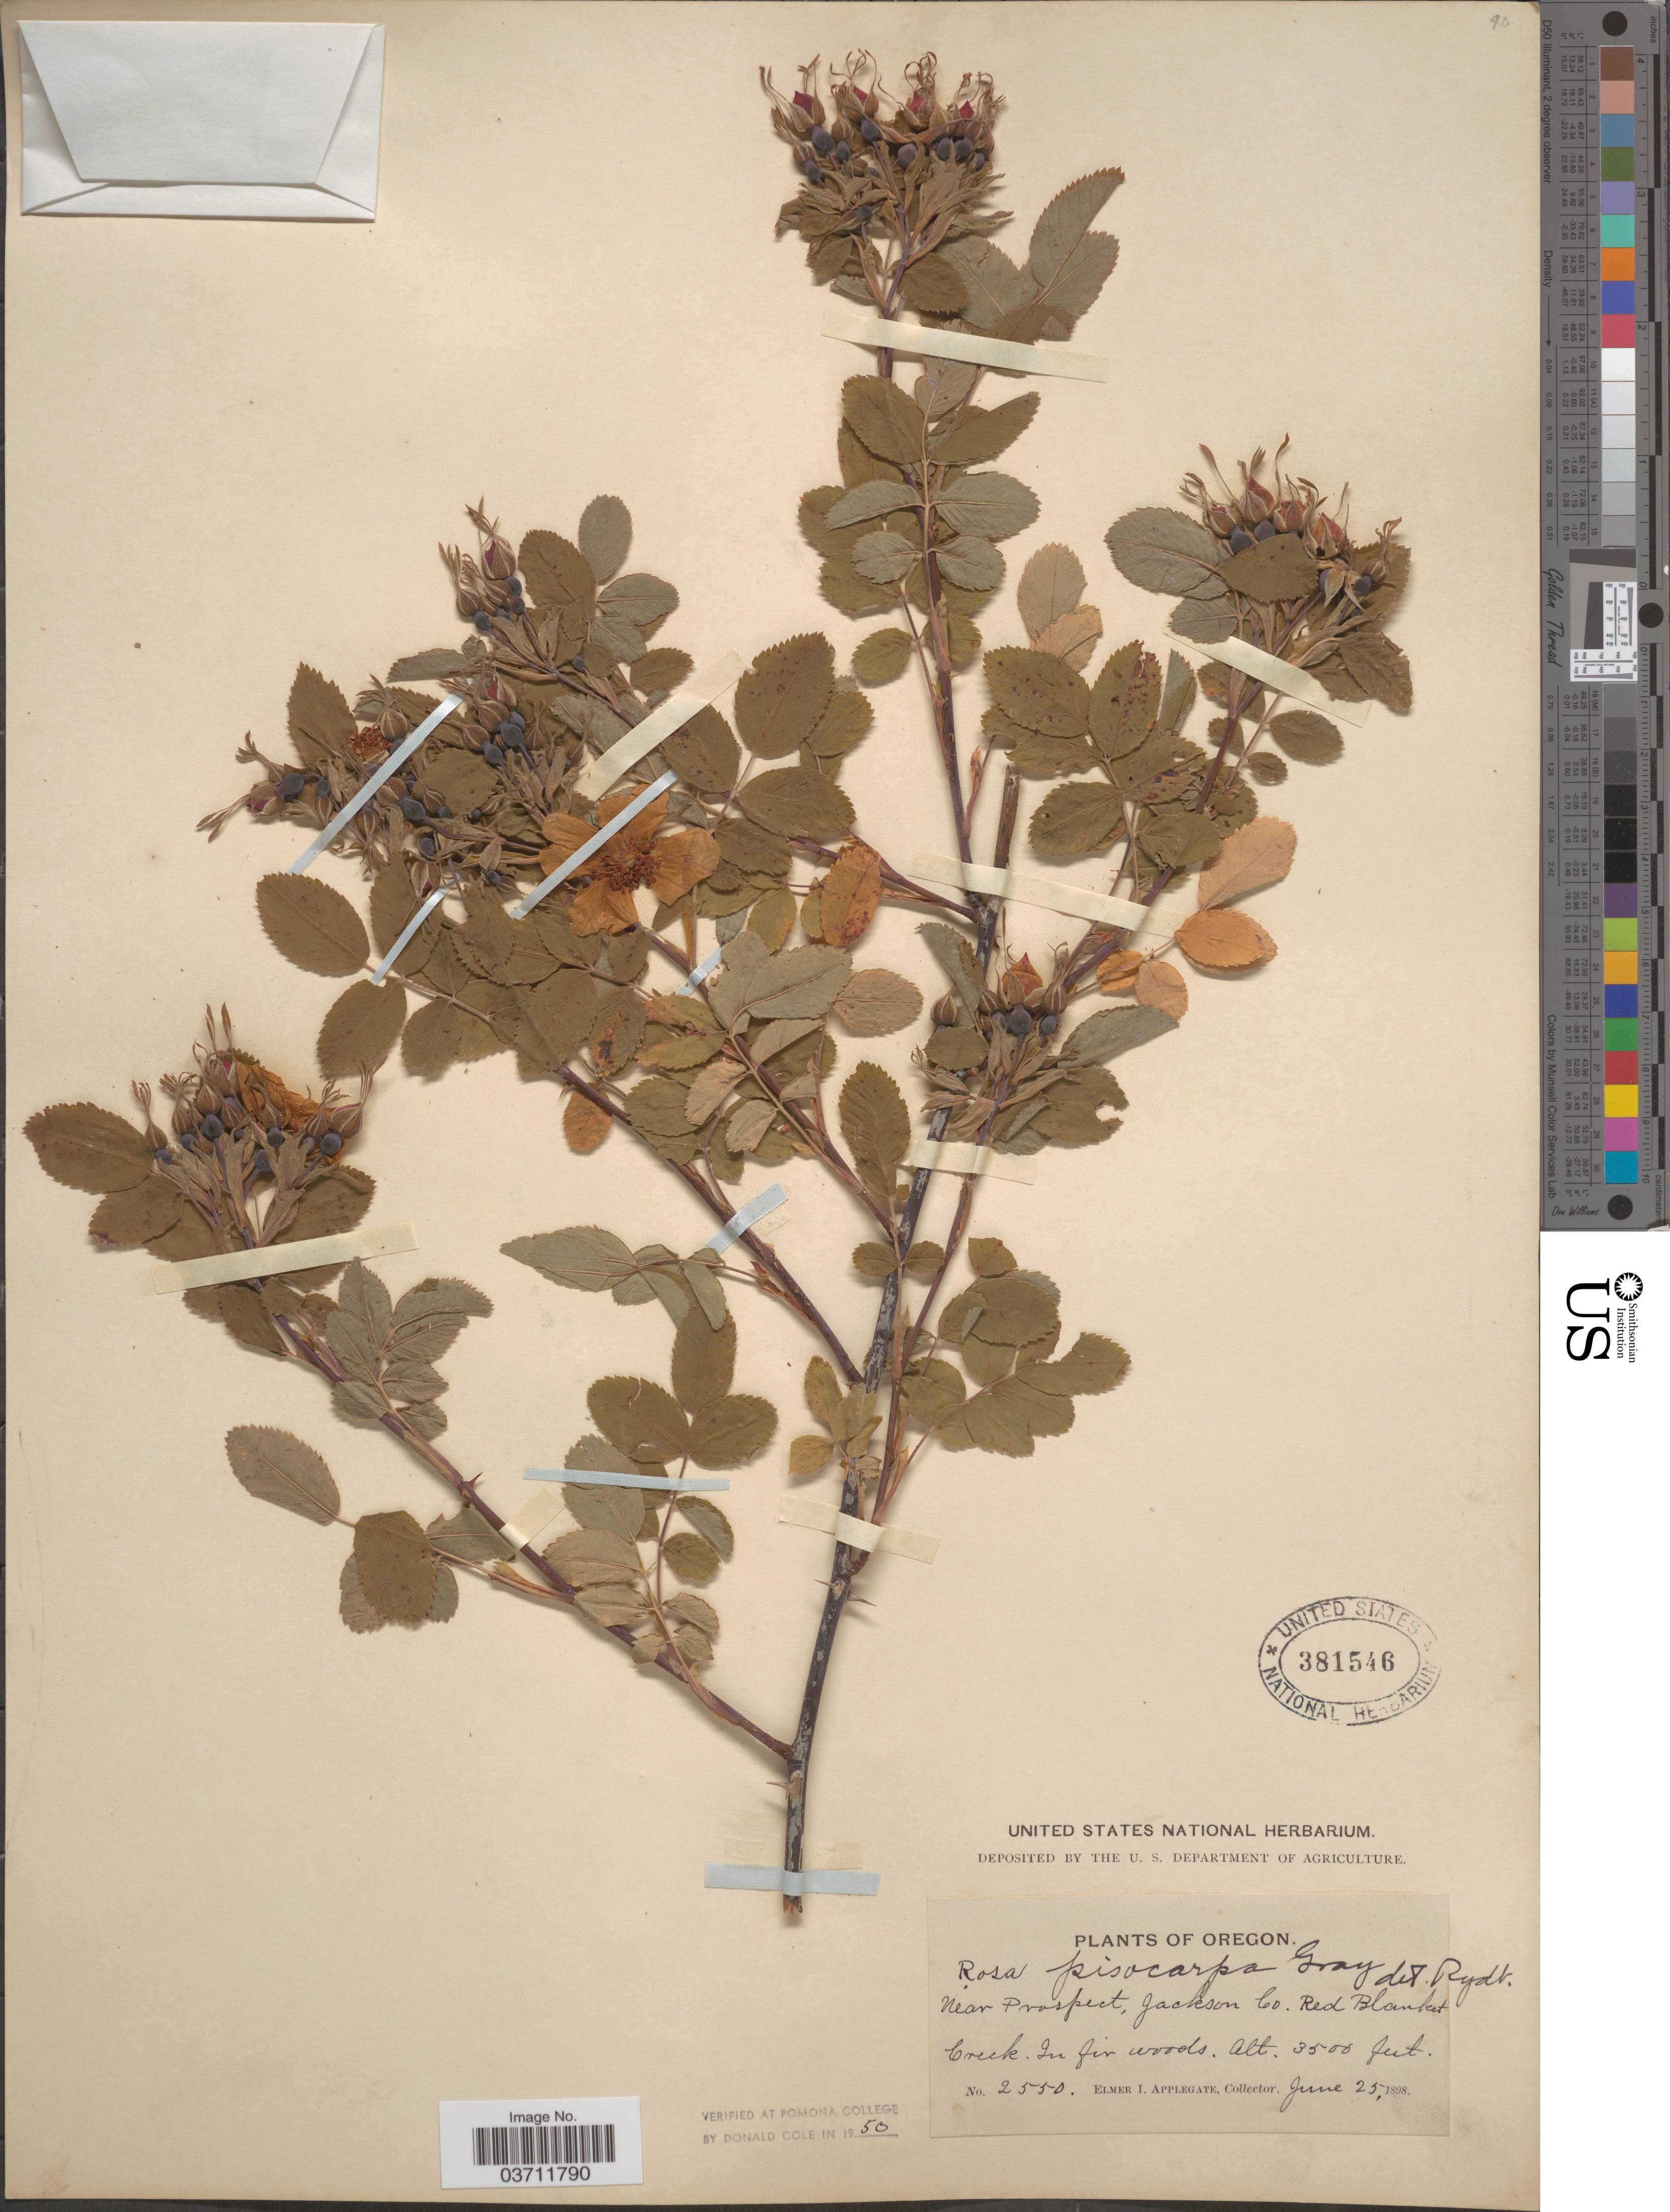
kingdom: Plantae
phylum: Tracheophyta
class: Magnoliopsida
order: Rosales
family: Rosaceae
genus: Rosa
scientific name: Rosa pisocarpa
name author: A. Gray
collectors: E. I. Applegate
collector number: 2550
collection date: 1898-06-25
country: United States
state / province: Oregon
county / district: Jackson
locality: Near Prospect, Jackson Co. Red Blanket Creek.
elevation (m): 1067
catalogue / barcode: US 381546